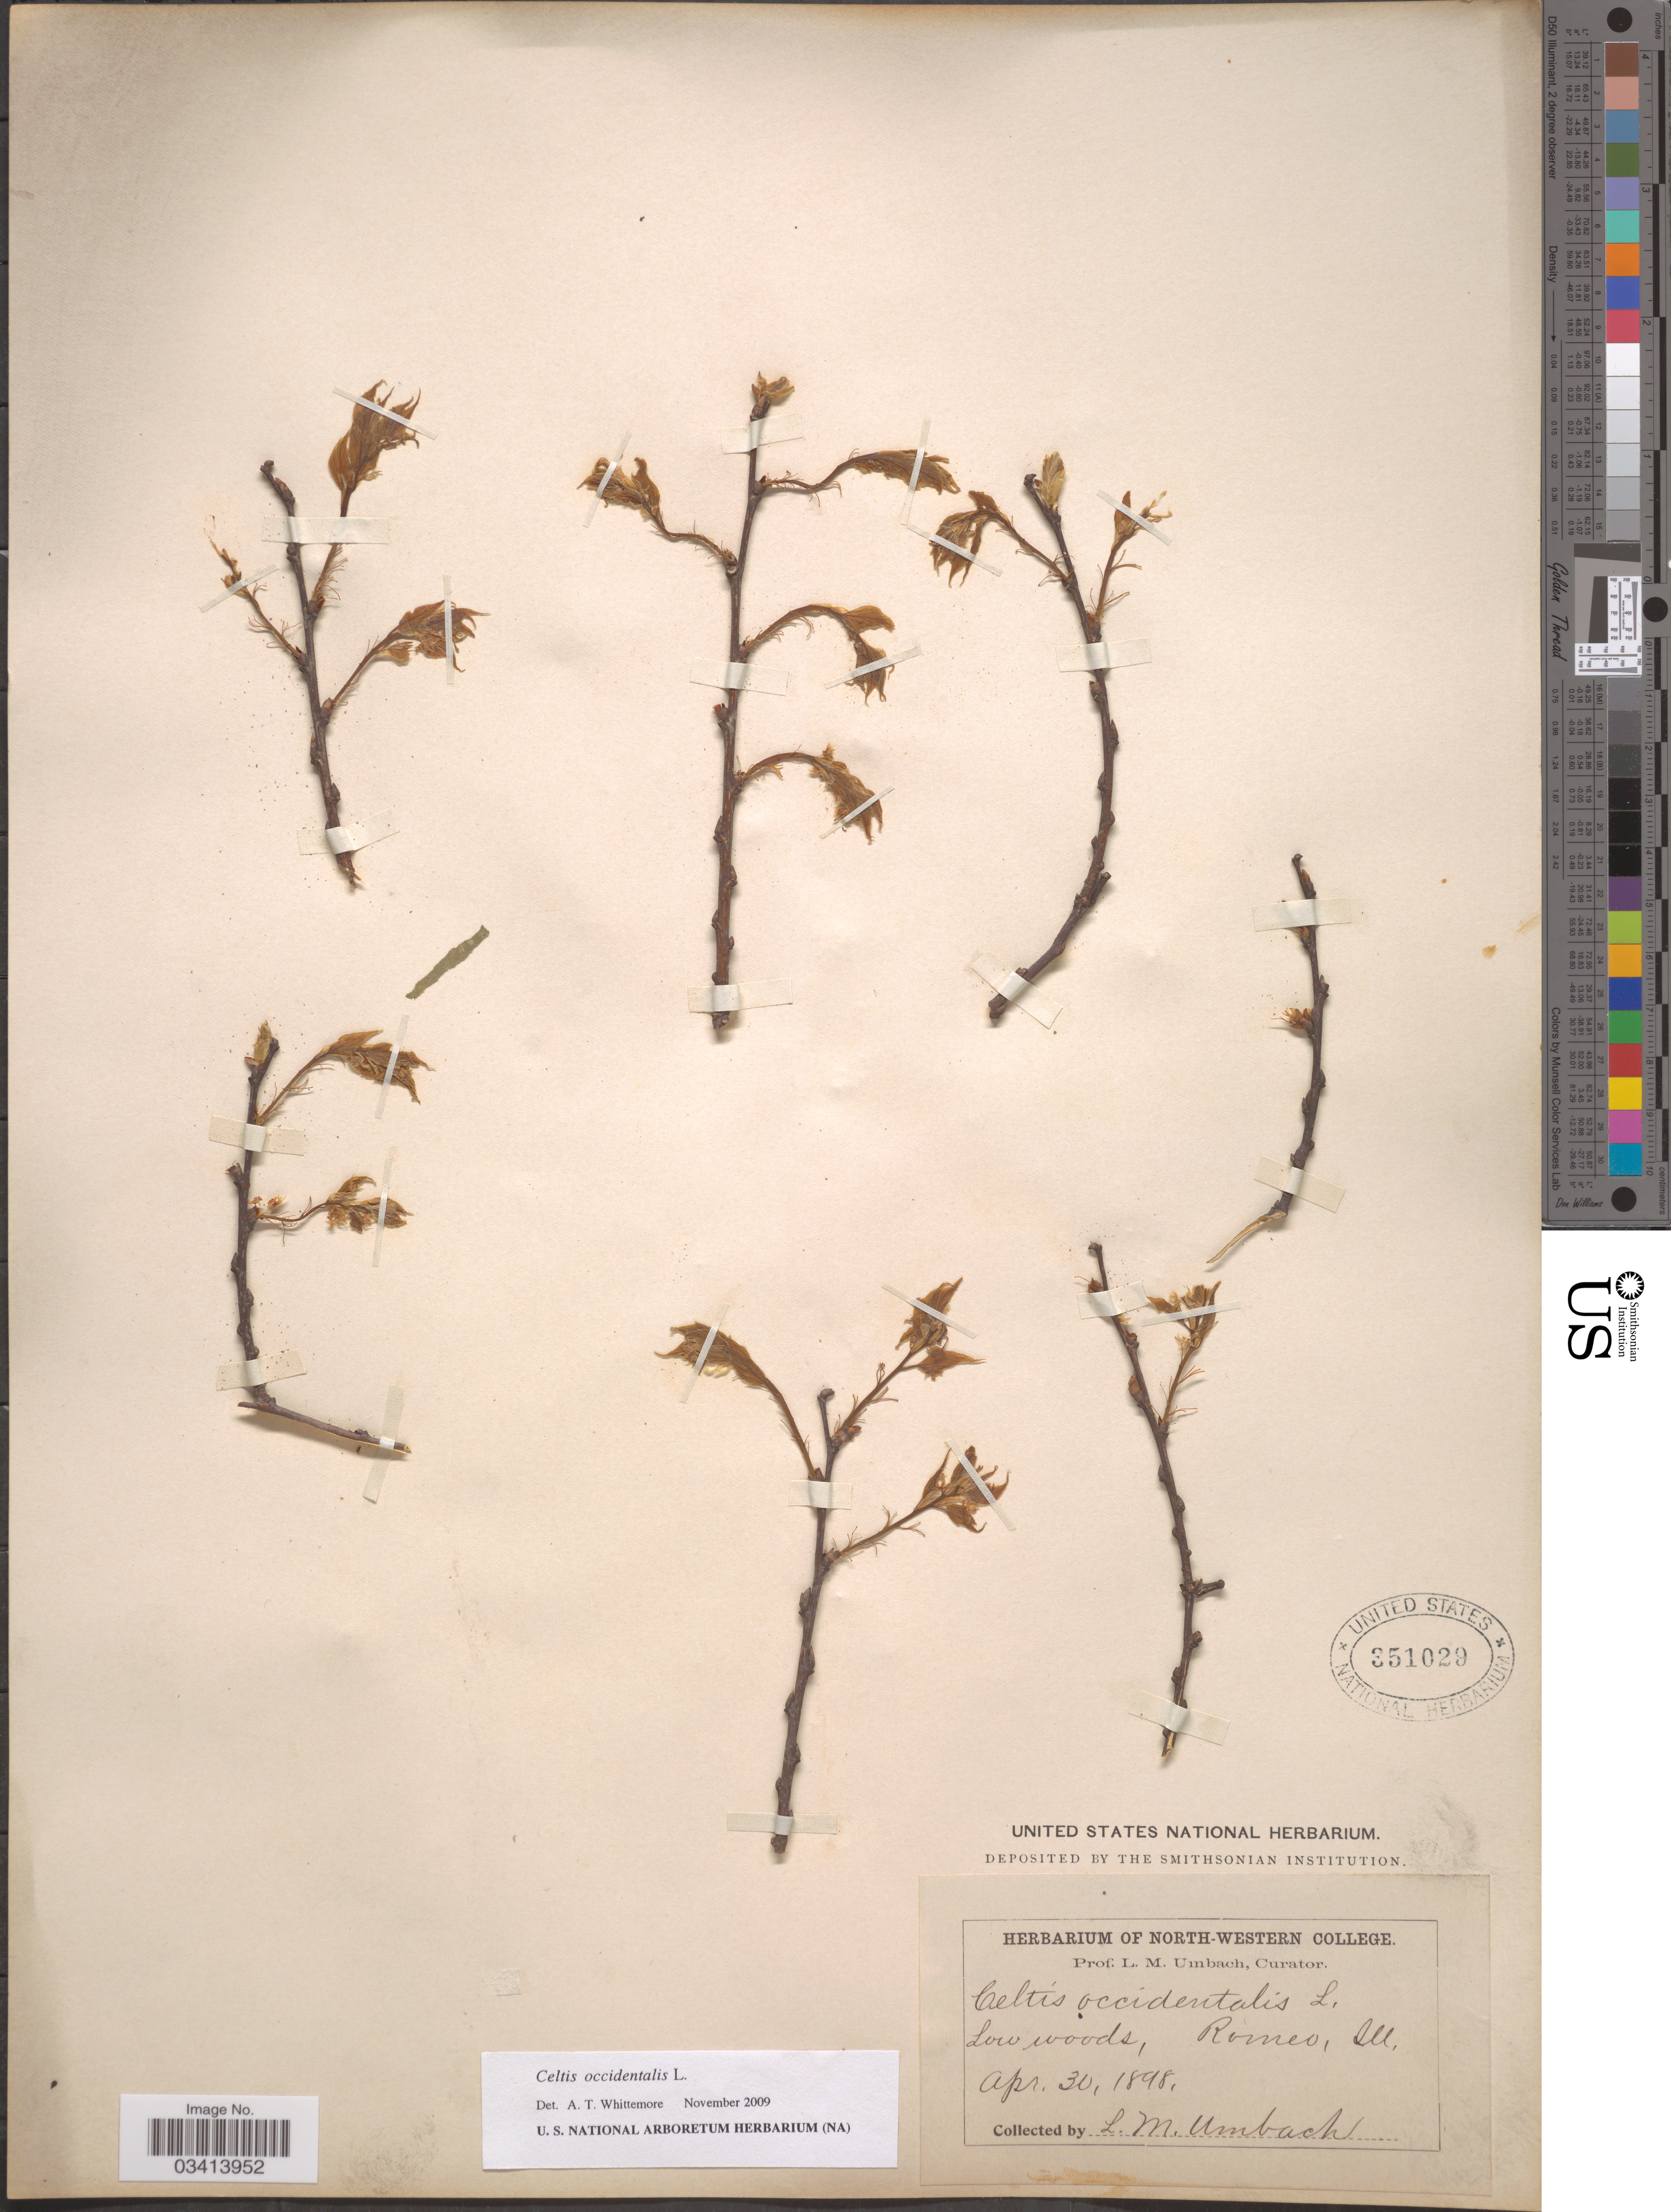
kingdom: Plantae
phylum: Tracheophyta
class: Magnoliopsida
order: Rosales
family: Cannabaceae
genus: Celtis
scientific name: Celtis occidentalis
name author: L.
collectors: L. M. Umbach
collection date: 1898-04-30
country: United States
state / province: Illinois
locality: Low woods, Romeo.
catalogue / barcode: US 351029